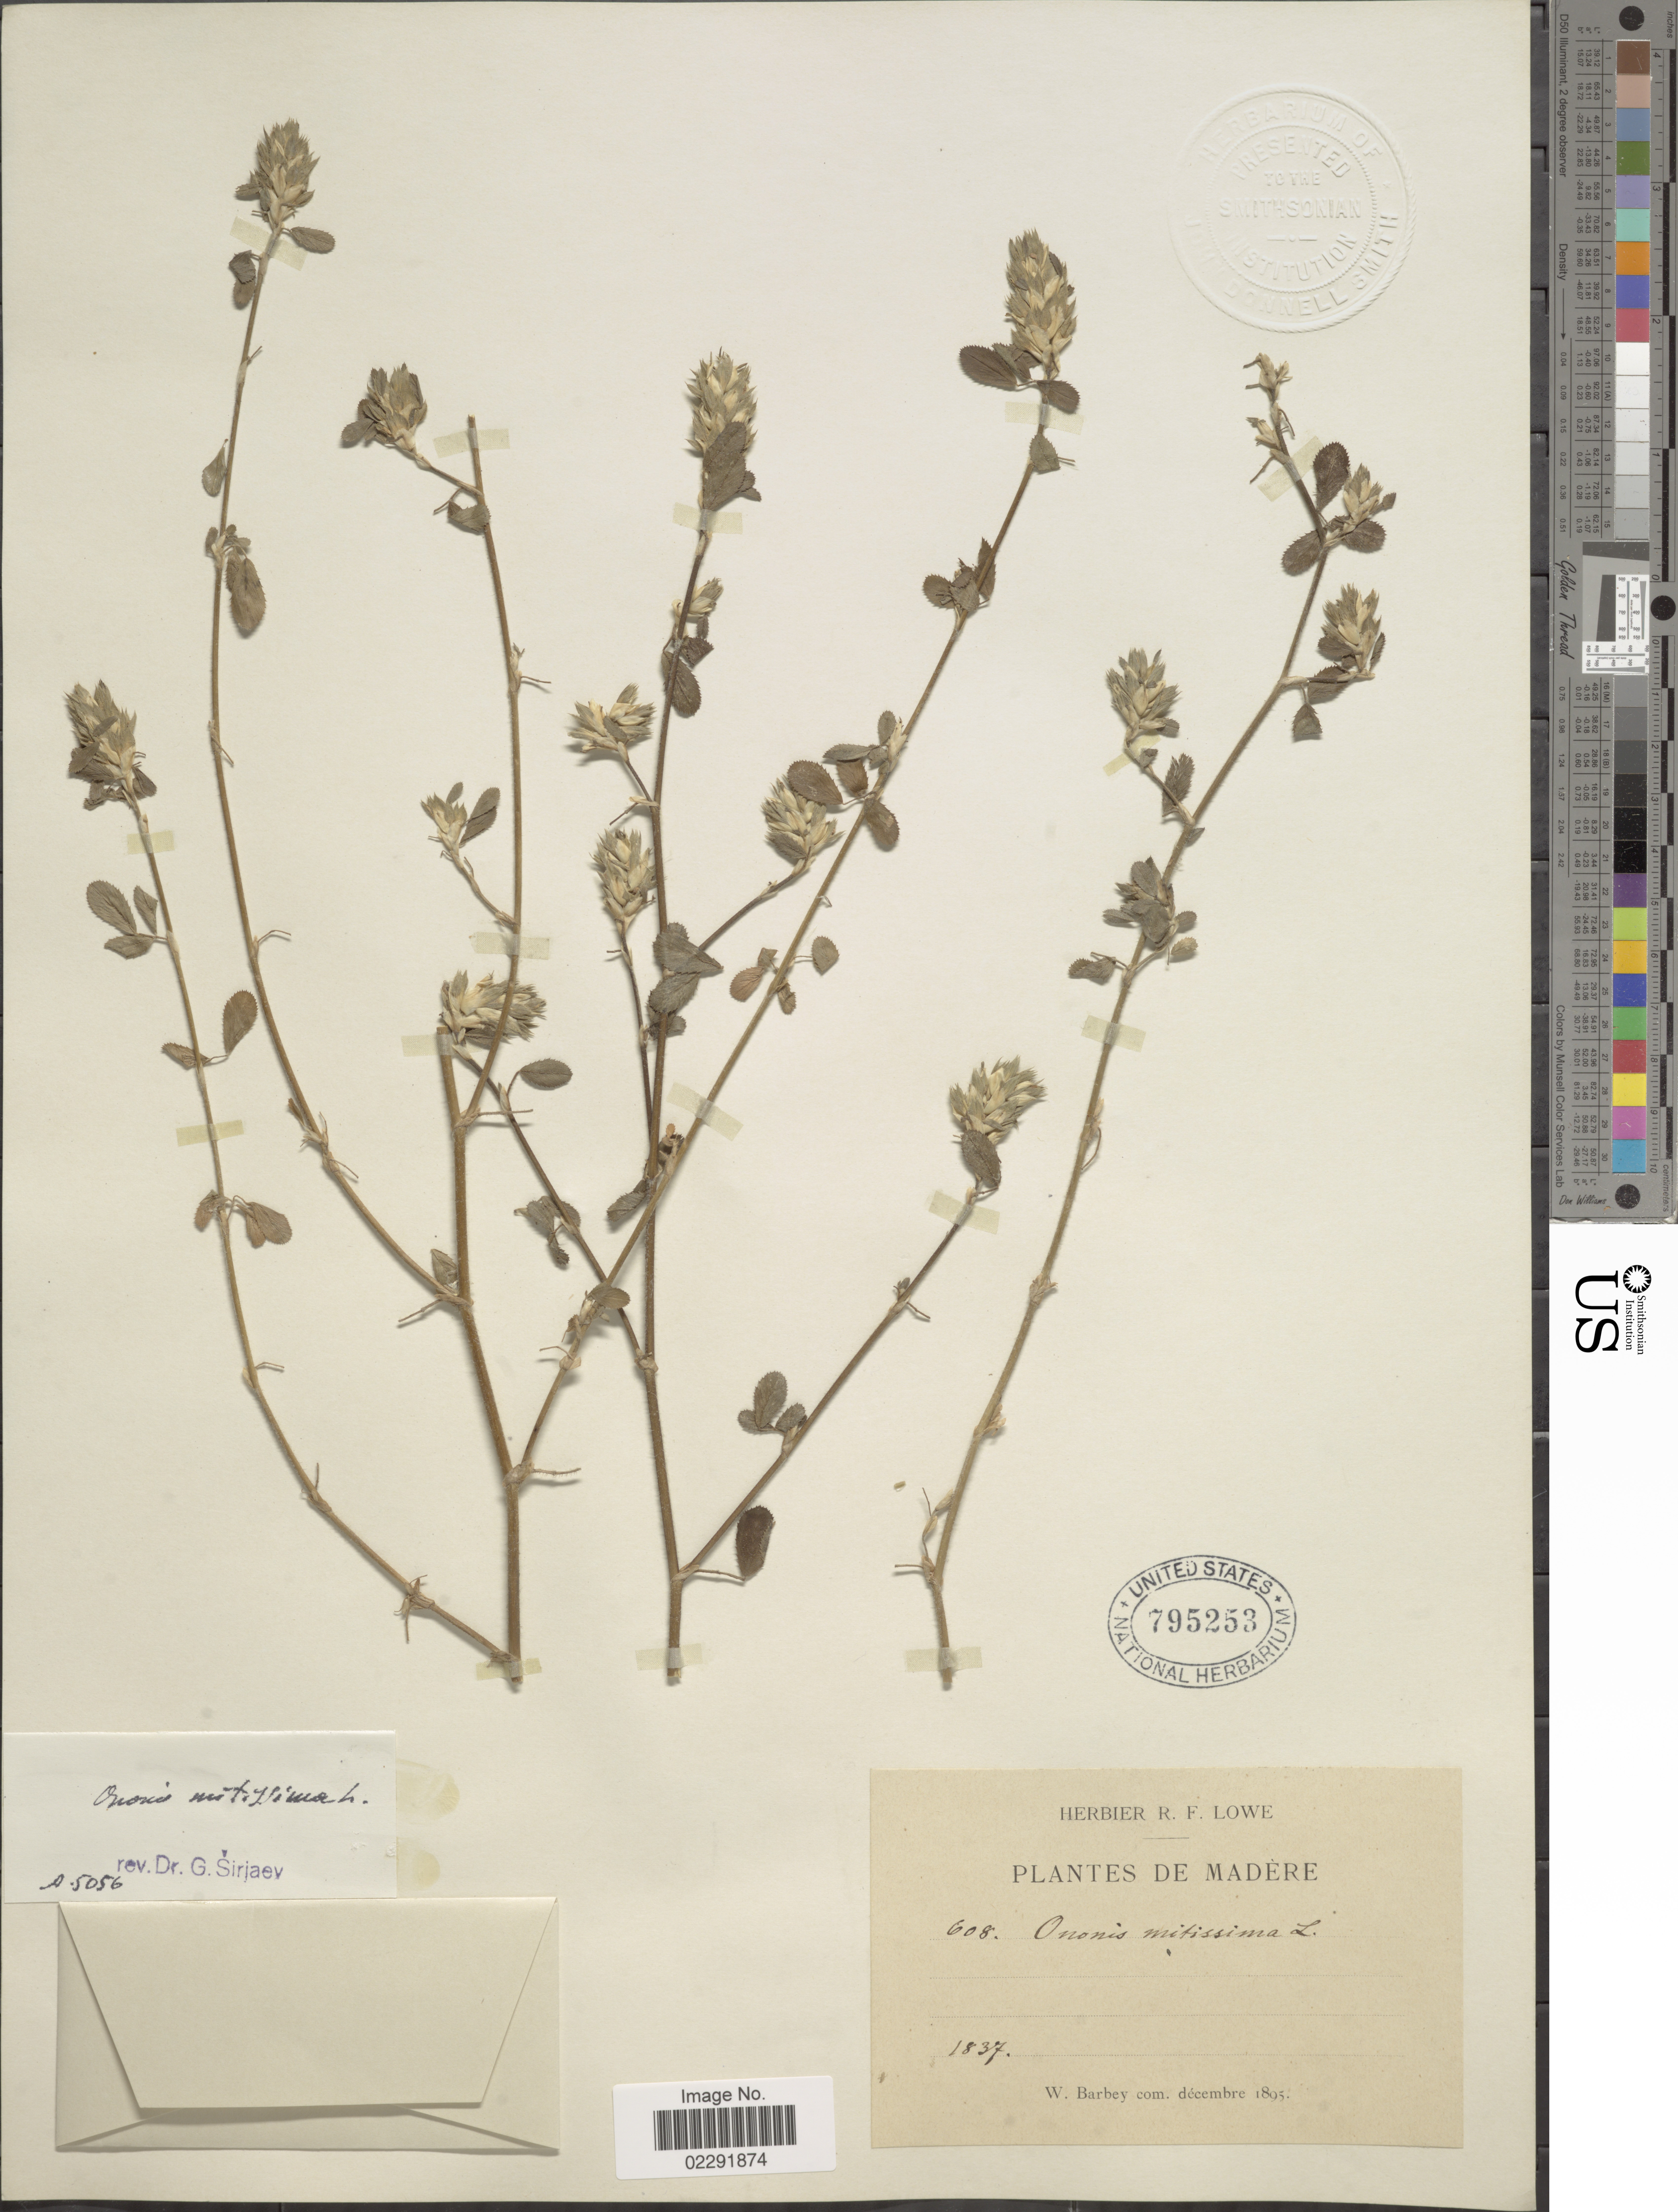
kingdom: Plantae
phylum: Tracheophyta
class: Magnoliopsida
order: Fabales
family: Fabaceae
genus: Ononis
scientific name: Ononis mitissima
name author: L.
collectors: ex herb. R. F. Lowe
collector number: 608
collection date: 1837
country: Portugal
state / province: Madeira (Aut. Reg.)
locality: Madere.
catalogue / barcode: US 795253